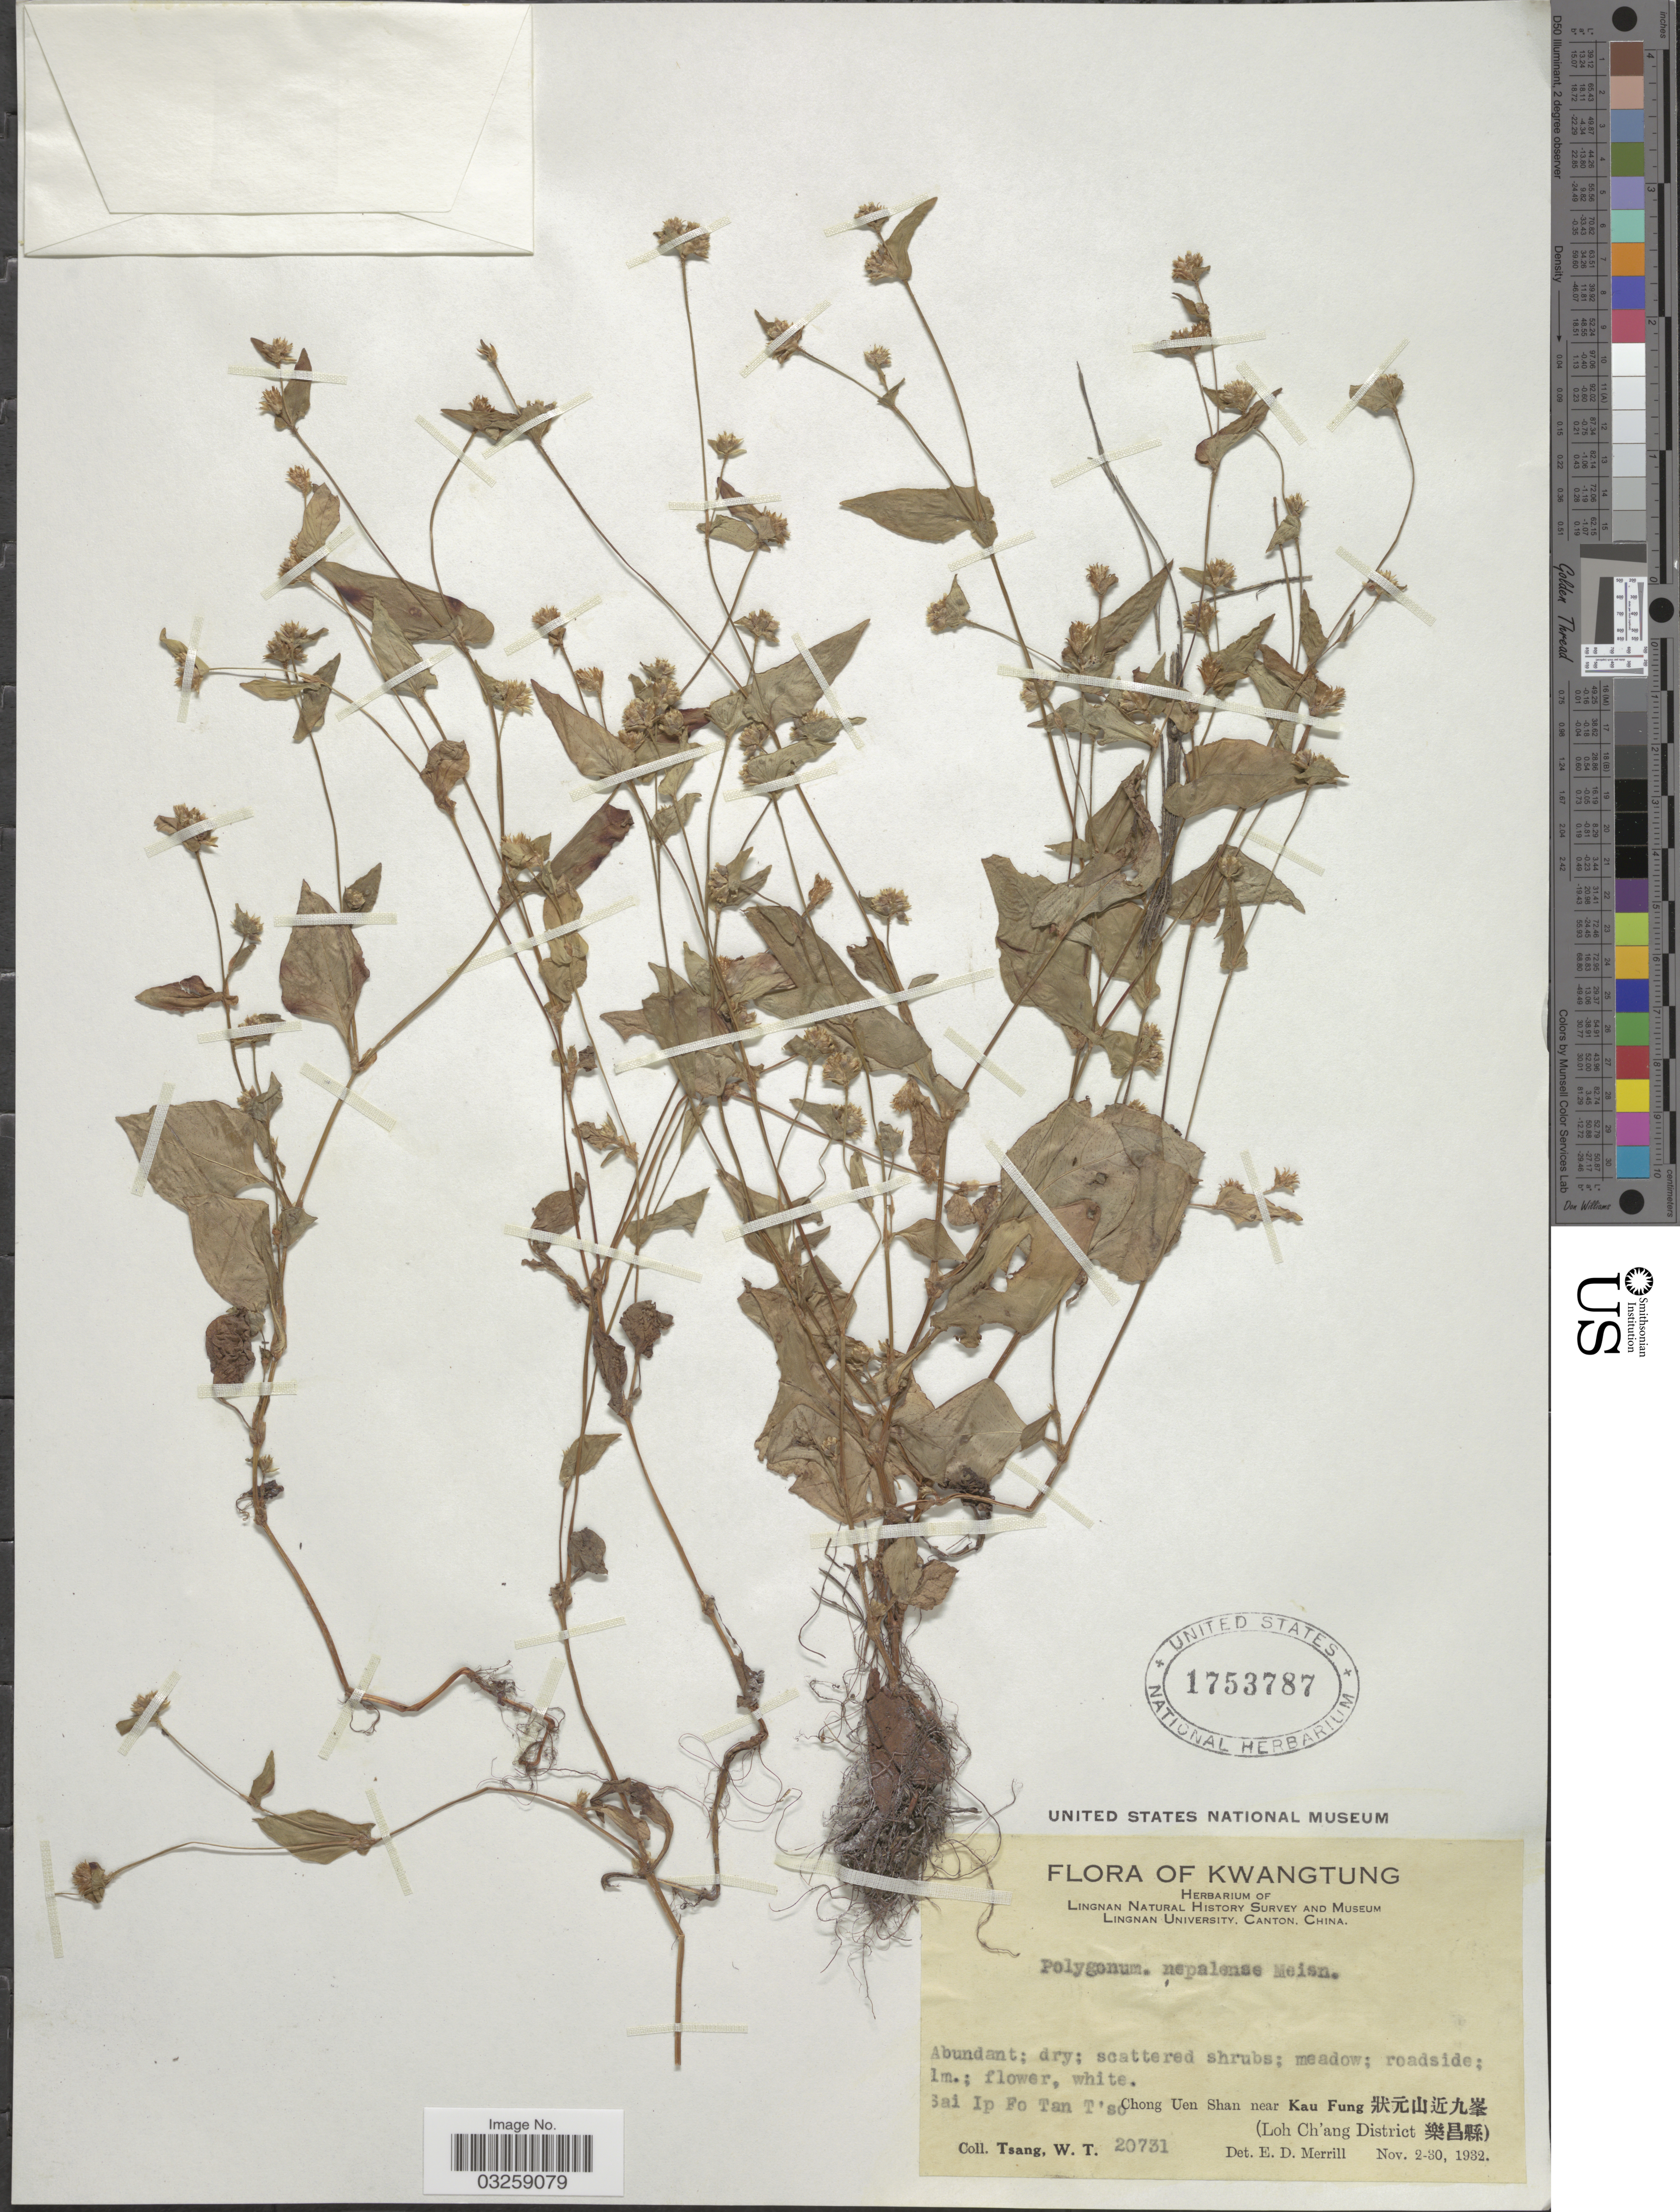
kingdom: Plantae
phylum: Tracheophyta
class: Magnoliopsida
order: Caryophyllales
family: Polygonaceae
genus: Polygonum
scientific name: Polygonum nepalense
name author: Meisn.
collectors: W. T. Tsang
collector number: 20731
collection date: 1932-11-02/1932-11-30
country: China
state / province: Guangdong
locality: Kwangtung. Sai Ip Fo Tan T'so. [unsure placement] Chong Uen Shan near Kau Fung X. (Loh Ch'ang District X).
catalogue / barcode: US 1753787